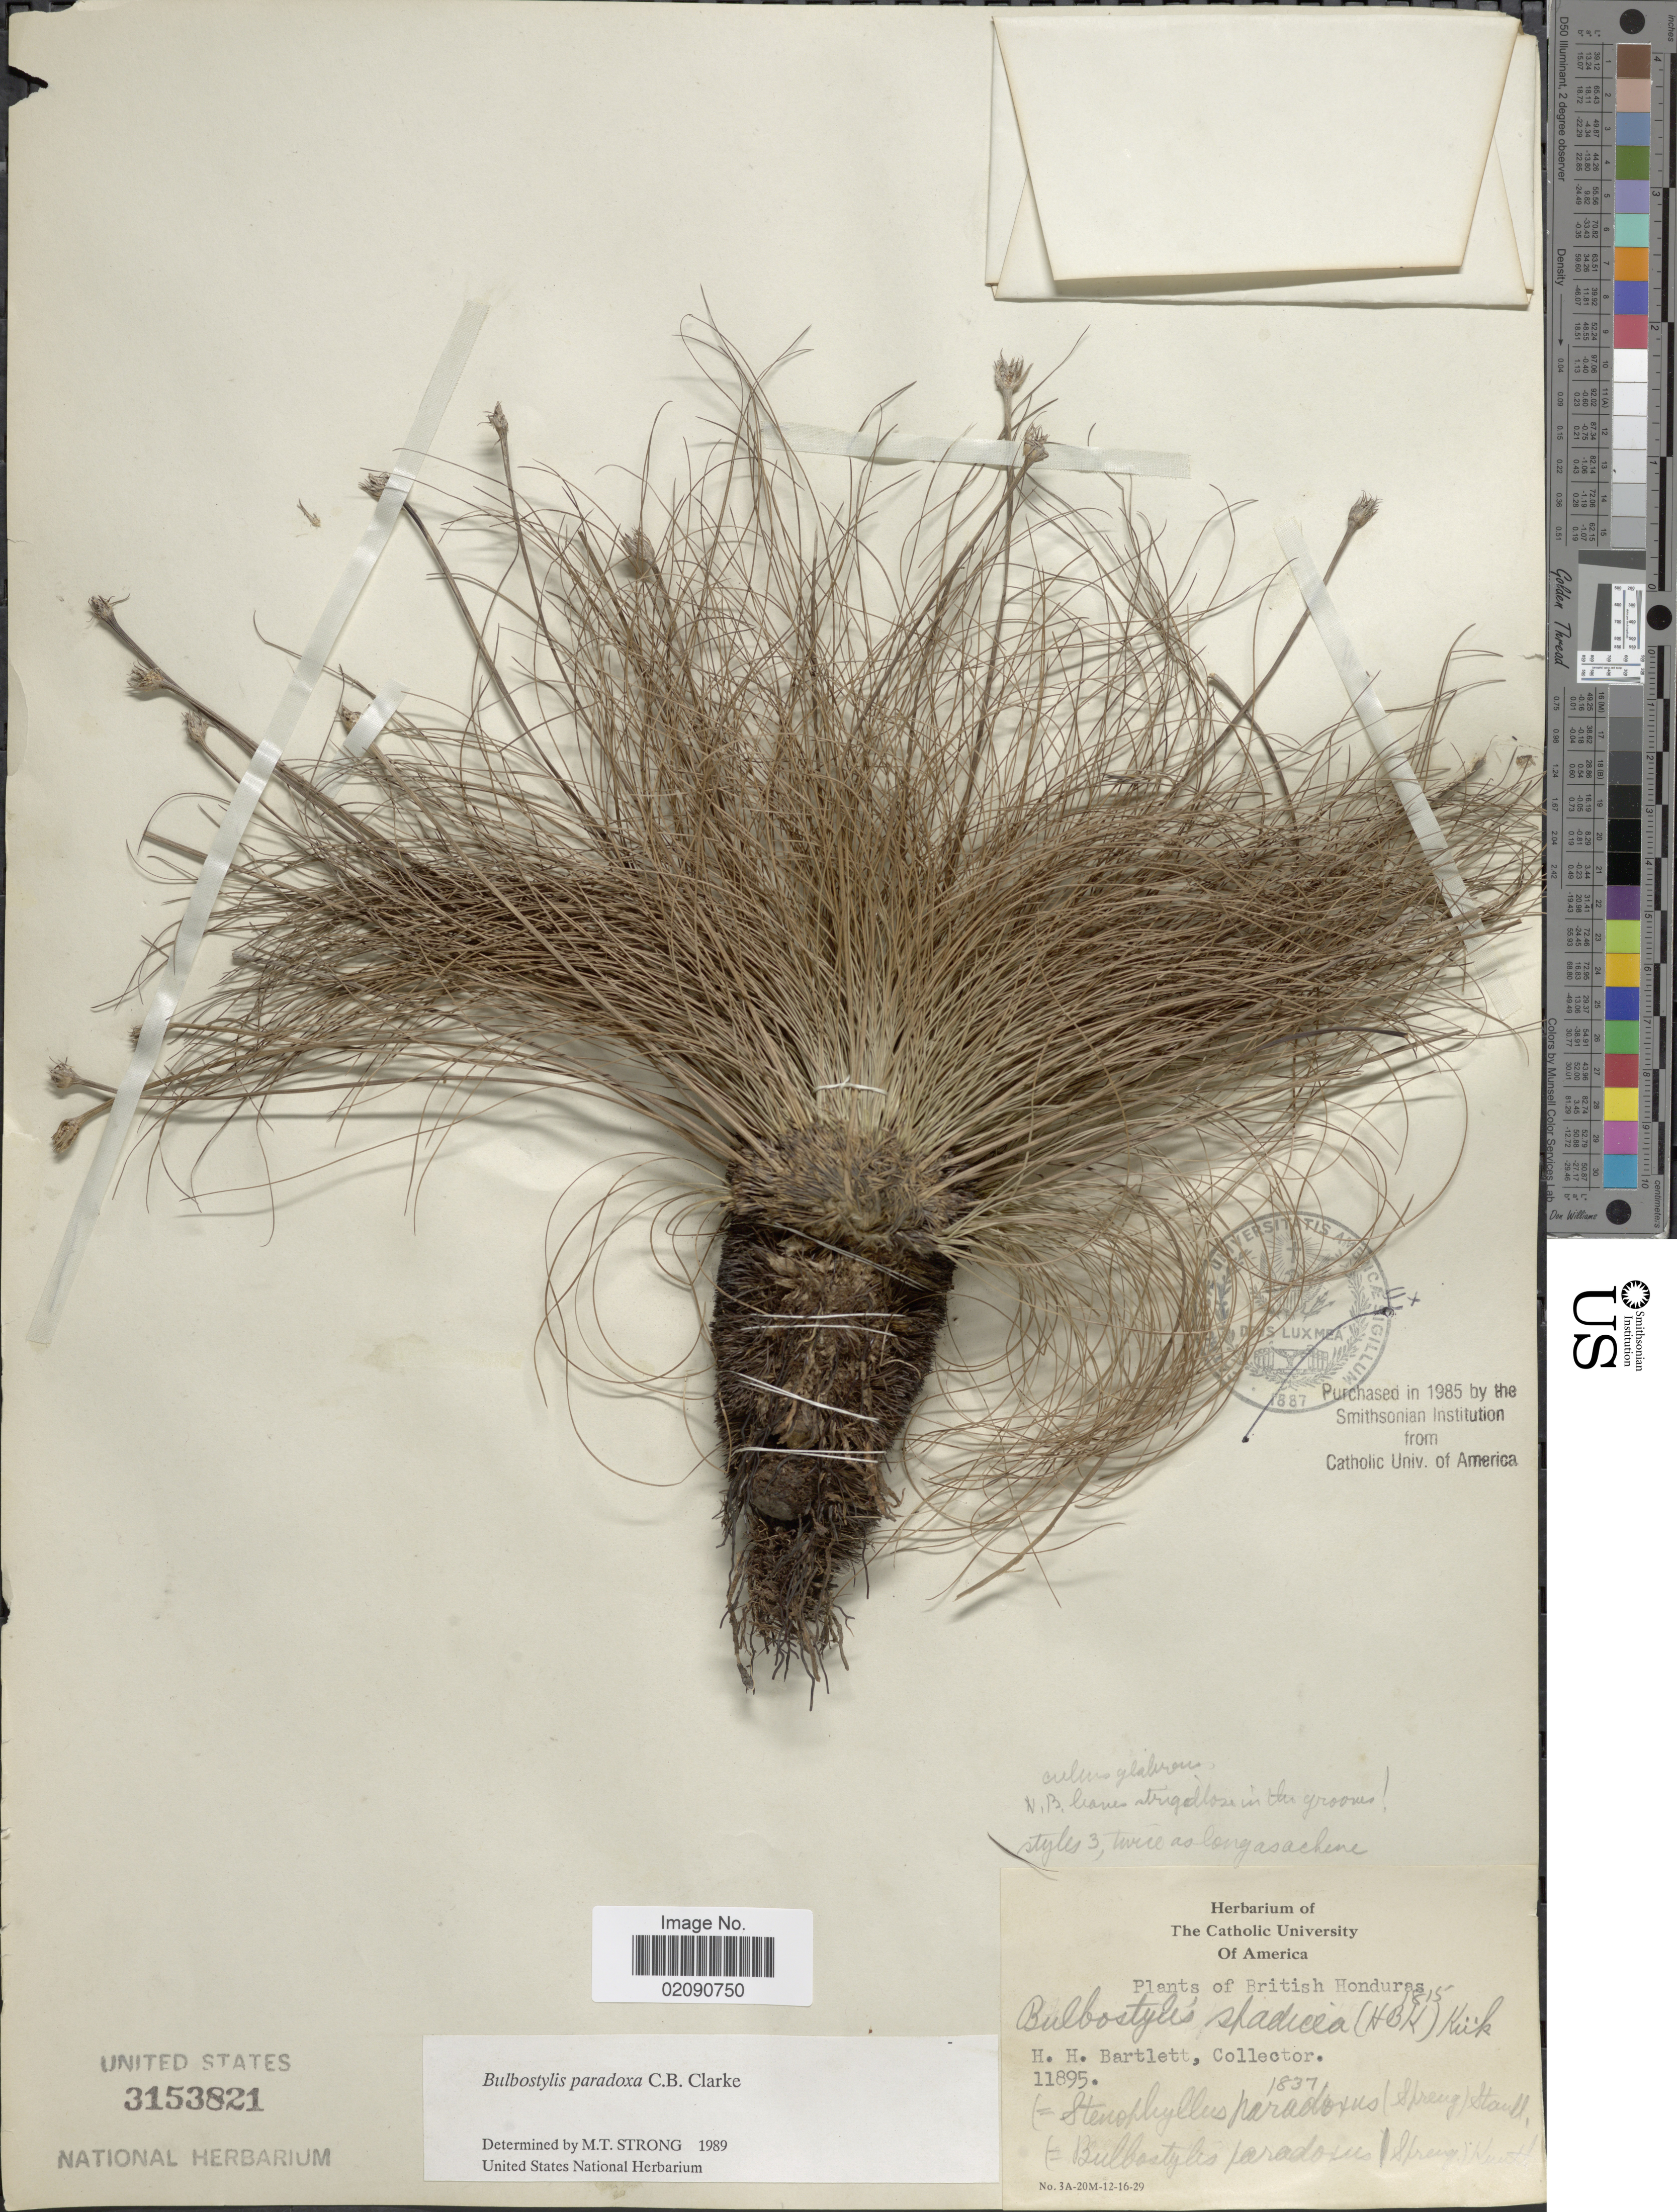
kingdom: Plantae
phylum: Tracheophyta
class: Liliopsida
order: Poales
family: Cyperaceae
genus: Bulbostylis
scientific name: Bulbostylis paradoxa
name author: (Spreng.) Lindm.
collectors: H. H. Bartlett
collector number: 11895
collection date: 1837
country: Belize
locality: British Honduras.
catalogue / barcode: US 3153821